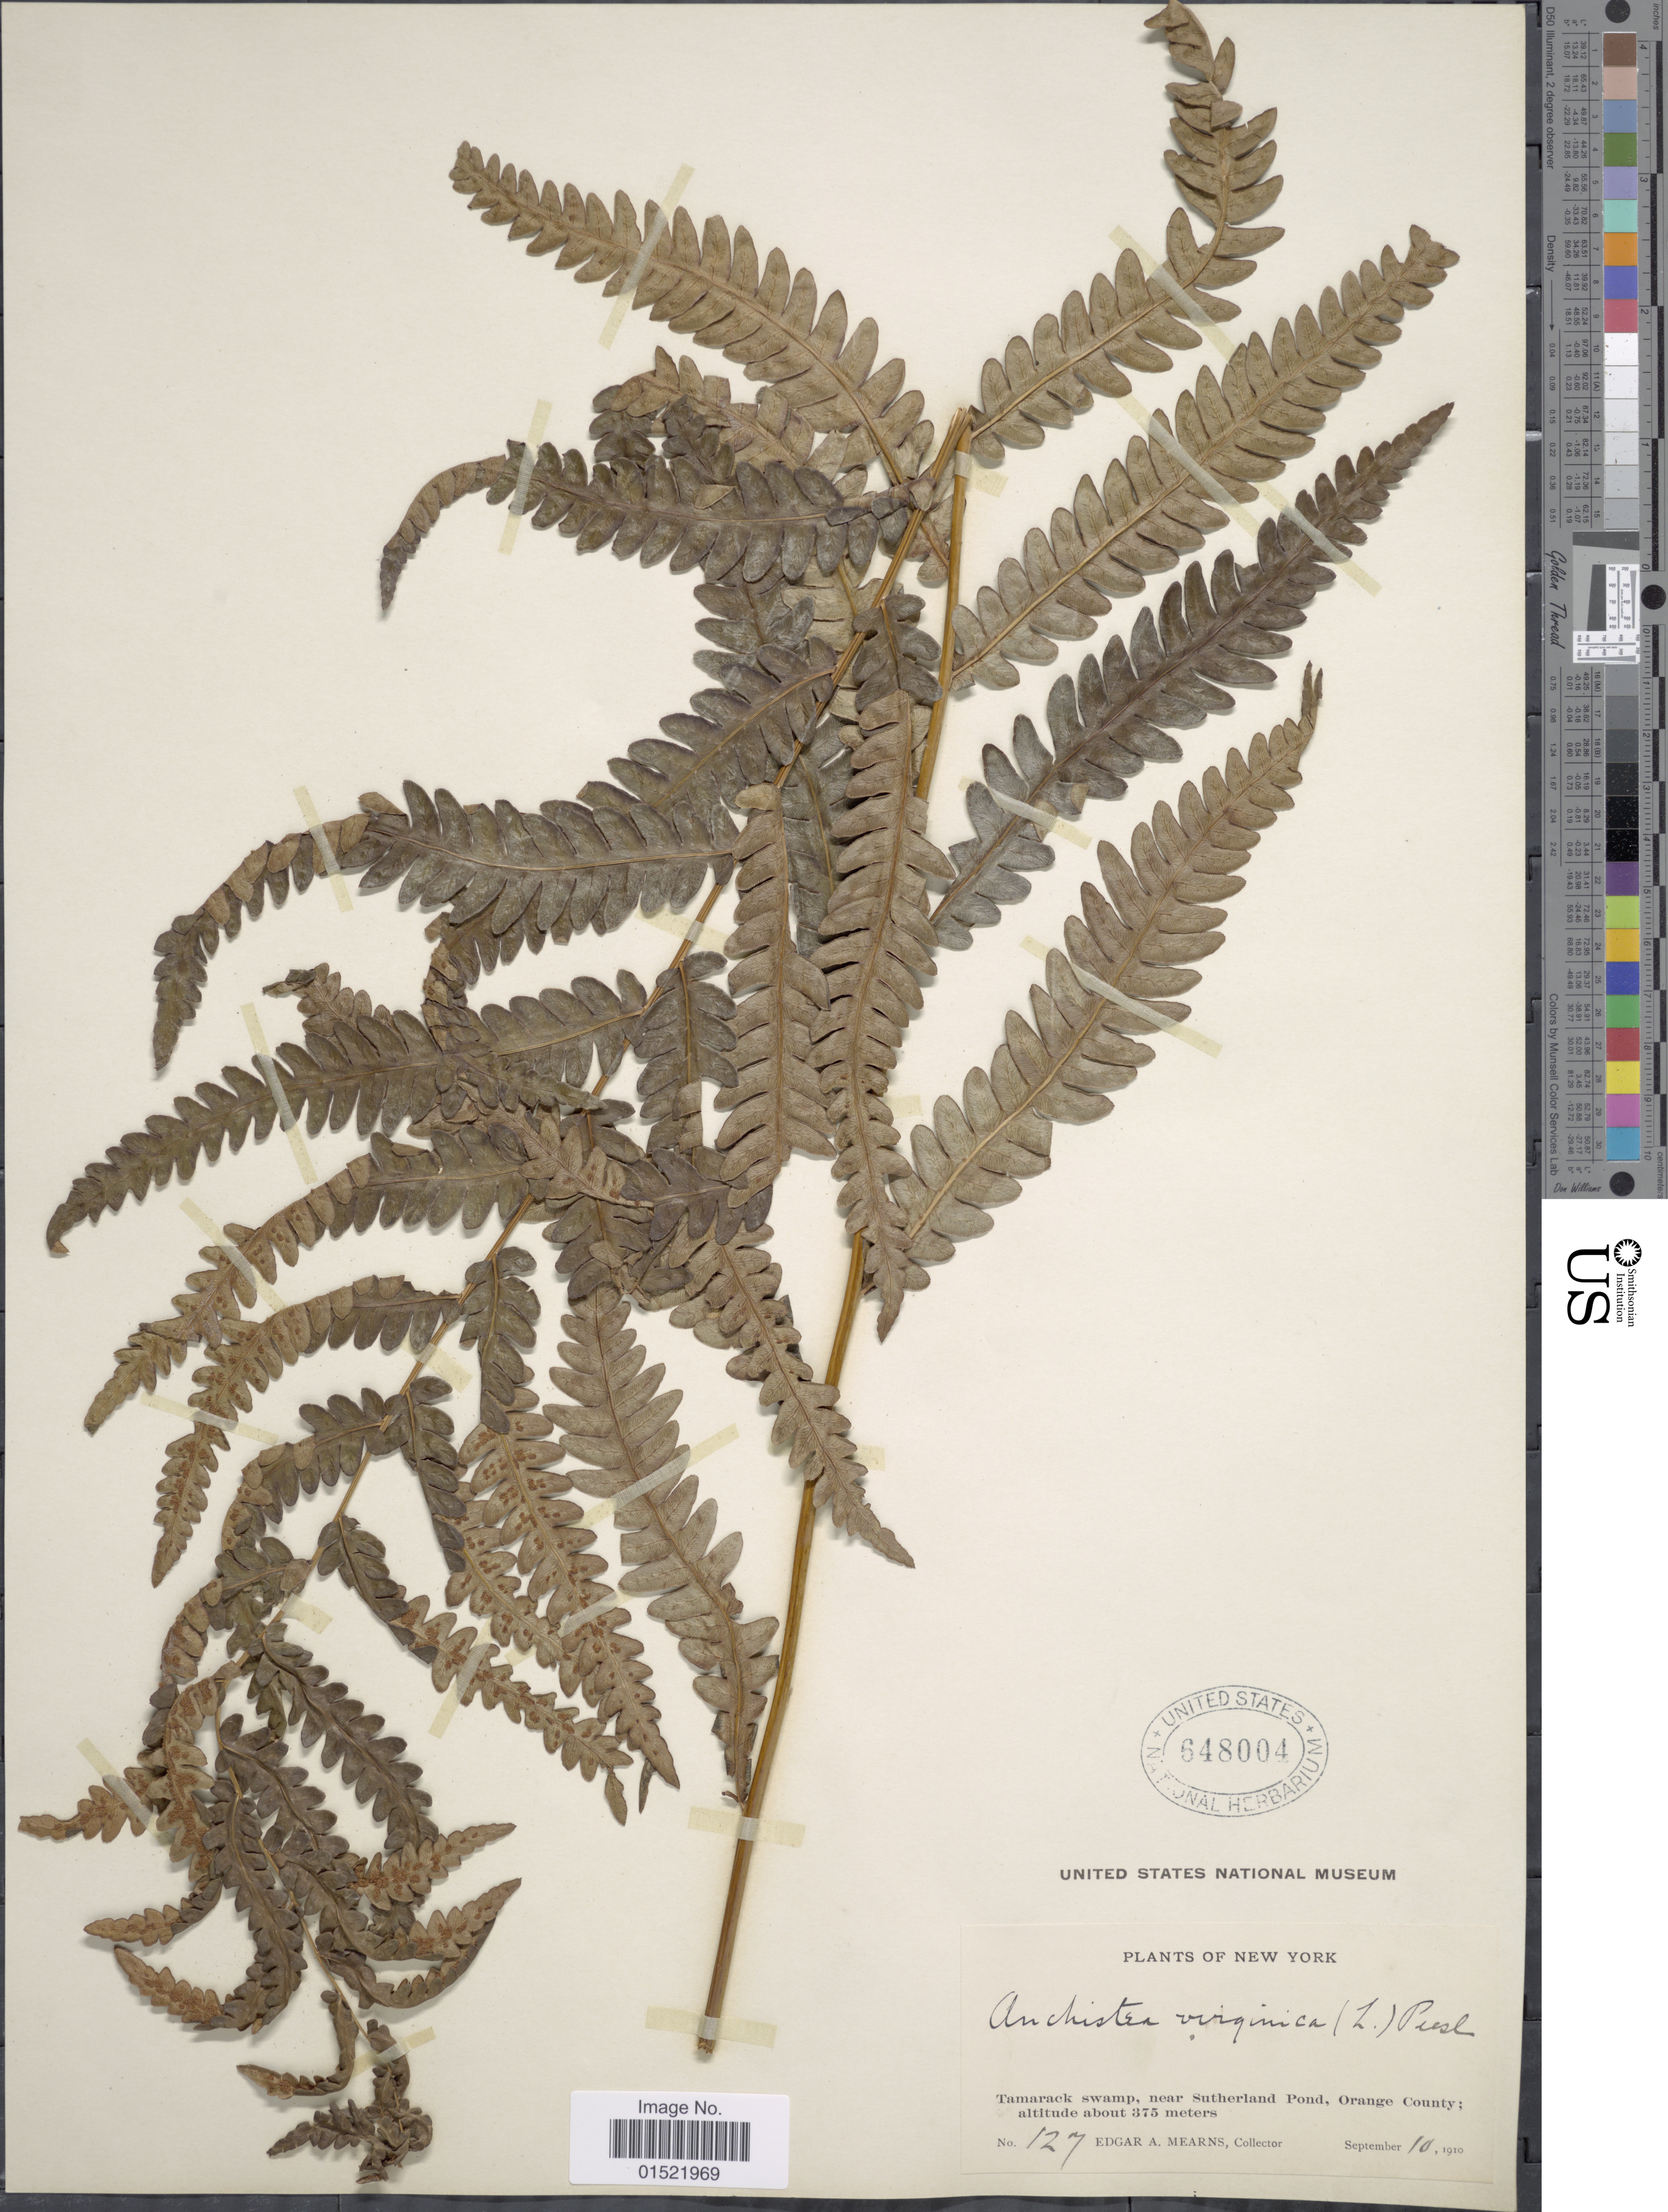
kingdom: Plantae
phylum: Tracheophyta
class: Polypodiopsida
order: Polypodiales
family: Blechnaceae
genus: Woodwardia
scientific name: Woodwardia virginica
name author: (L.) R.M. Sm.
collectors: E. A. Mearns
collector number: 127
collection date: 1910-09-10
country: United States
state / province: New York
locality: Tamarack swamp, near Sutherland Pond, Orange County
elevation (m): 375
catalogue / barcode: US 648004